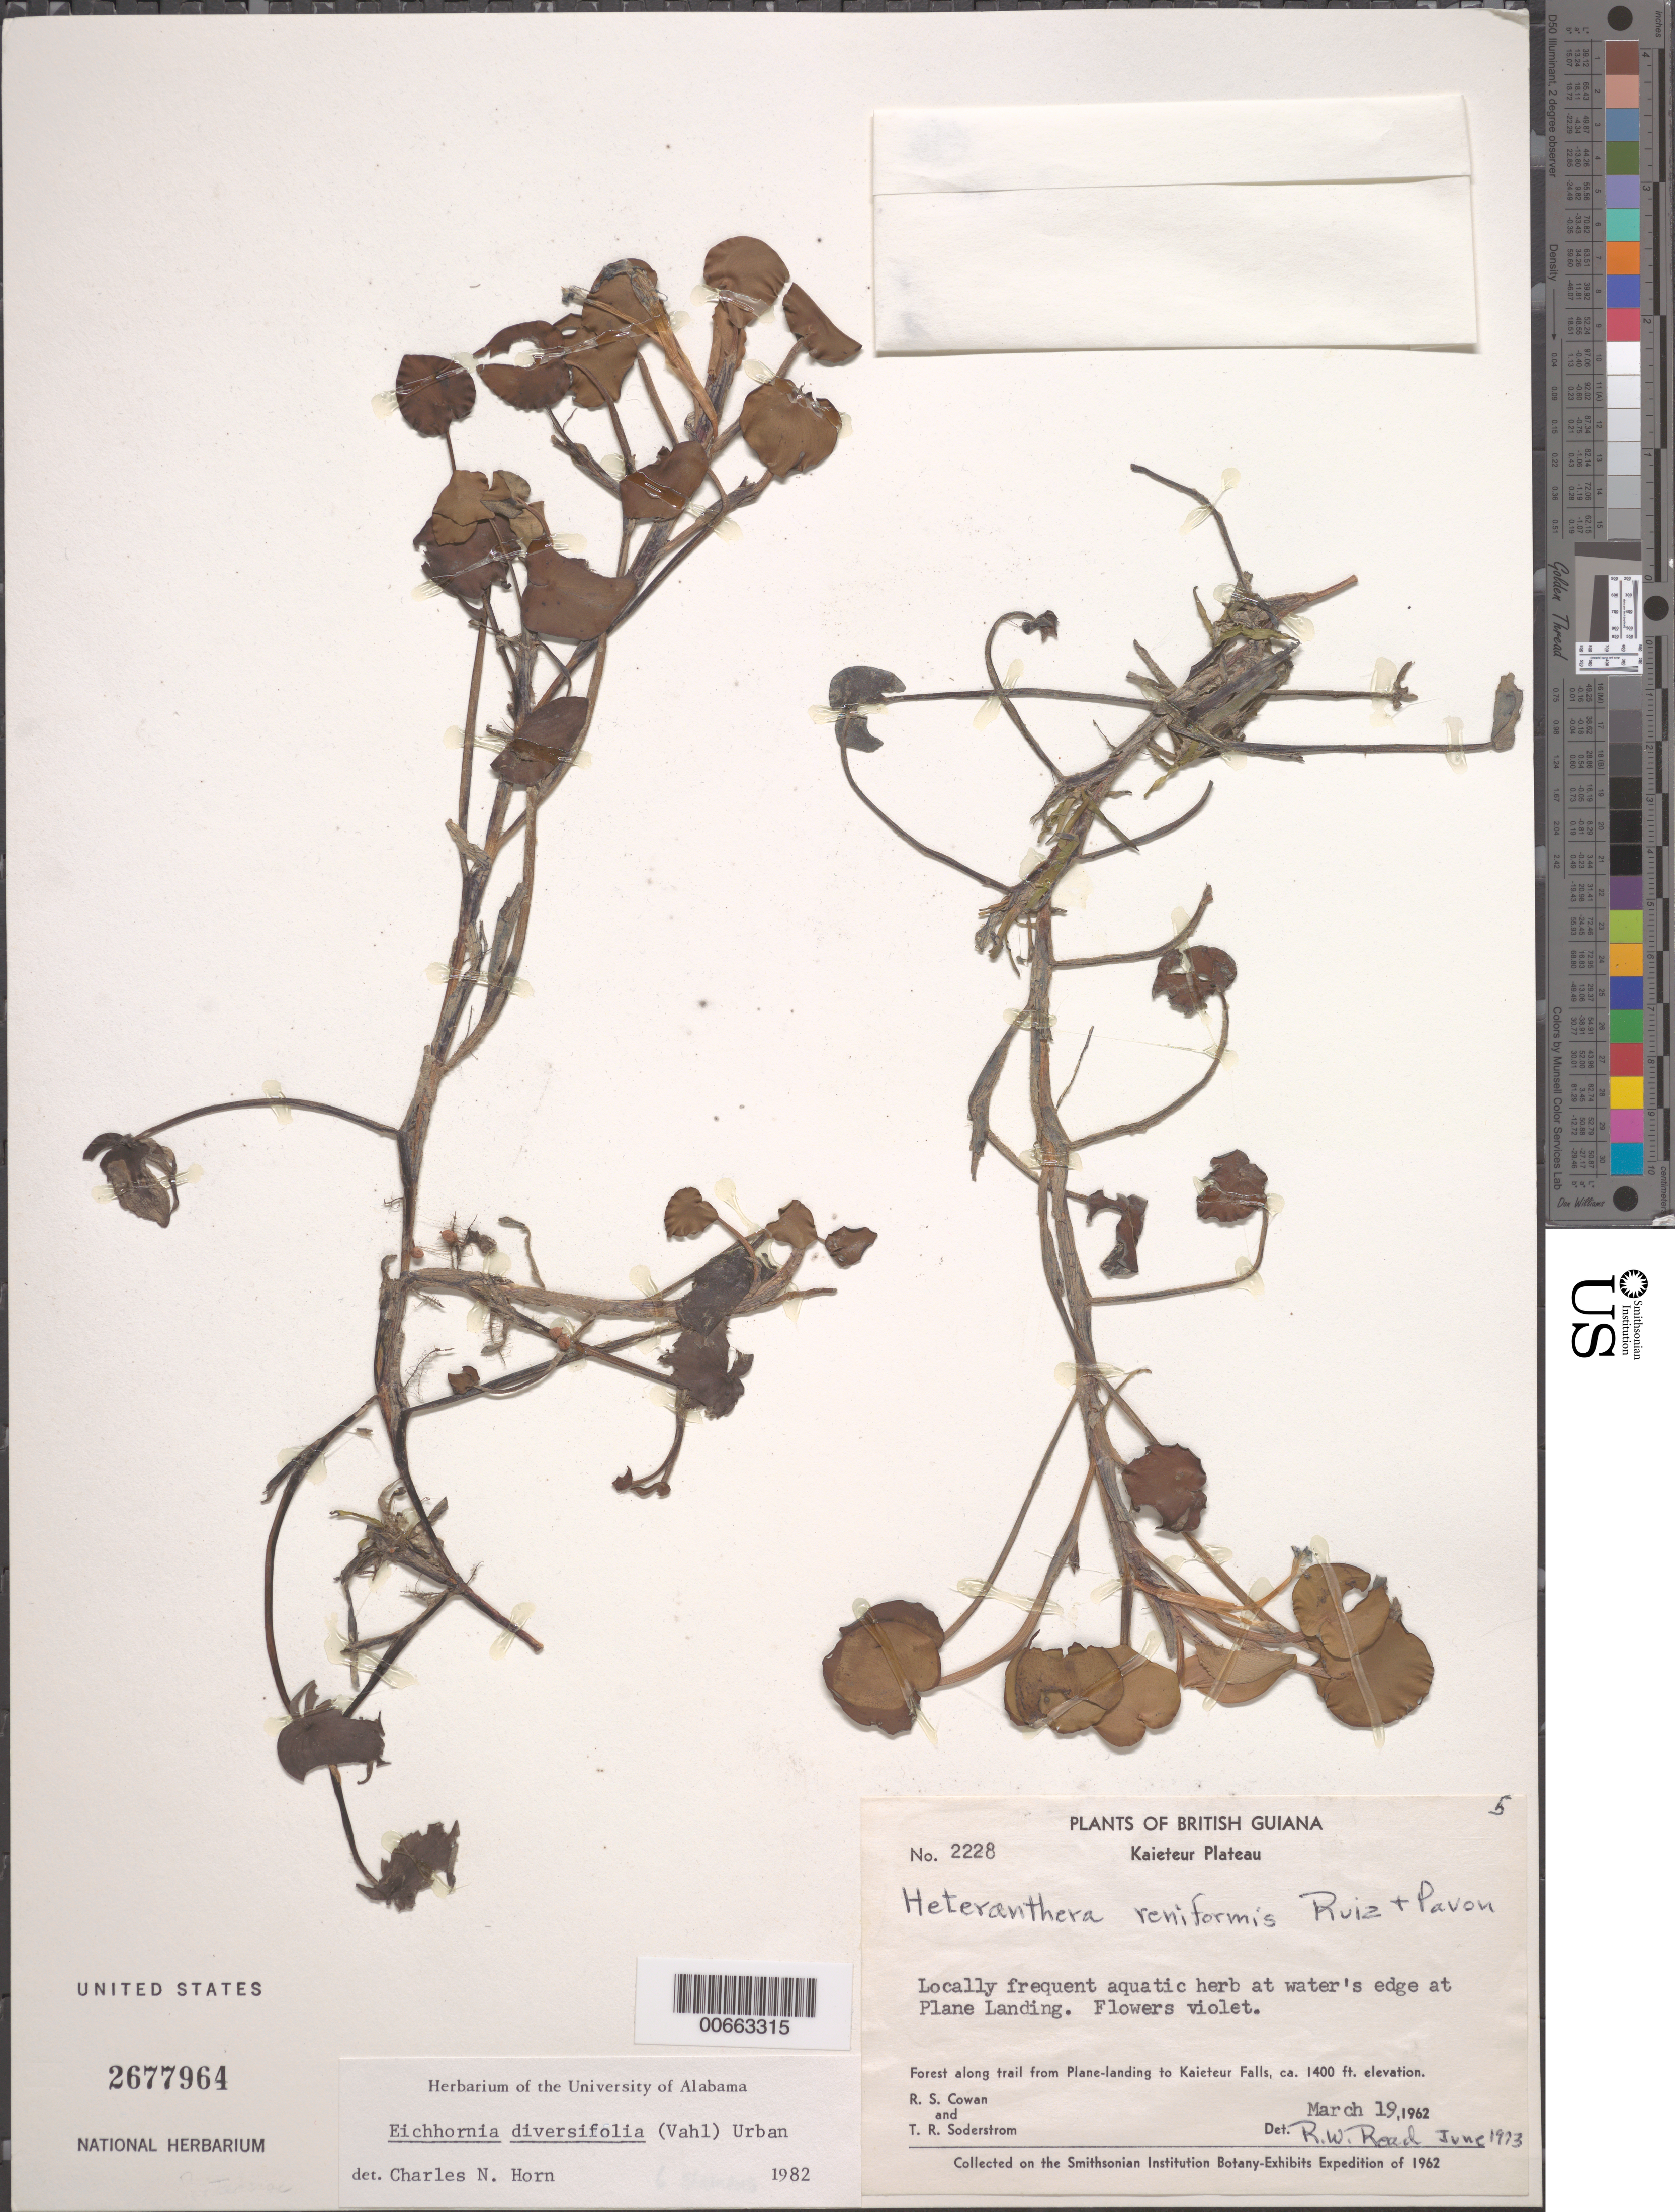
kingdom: Plantae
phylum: Tracheophyta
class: Liliopsida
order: Commelinales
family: Pontederiaceae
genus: Eichhornia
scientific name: Eichhornia diversifolia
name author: (Vahl) Urb.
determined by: Horn, Charles N.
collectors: R. S. Cowan & T. R. Soderstrom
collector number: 2228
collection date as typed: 19-Mar-62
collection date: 1962-03-19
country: Guyana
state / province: Potaro-Siparuni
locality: Kaieteur Plateau, trail from plane landing to Kaieteur Falls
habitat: Forest along trail, at water's edge at plane landing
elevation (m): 427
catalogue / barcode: US 2677964